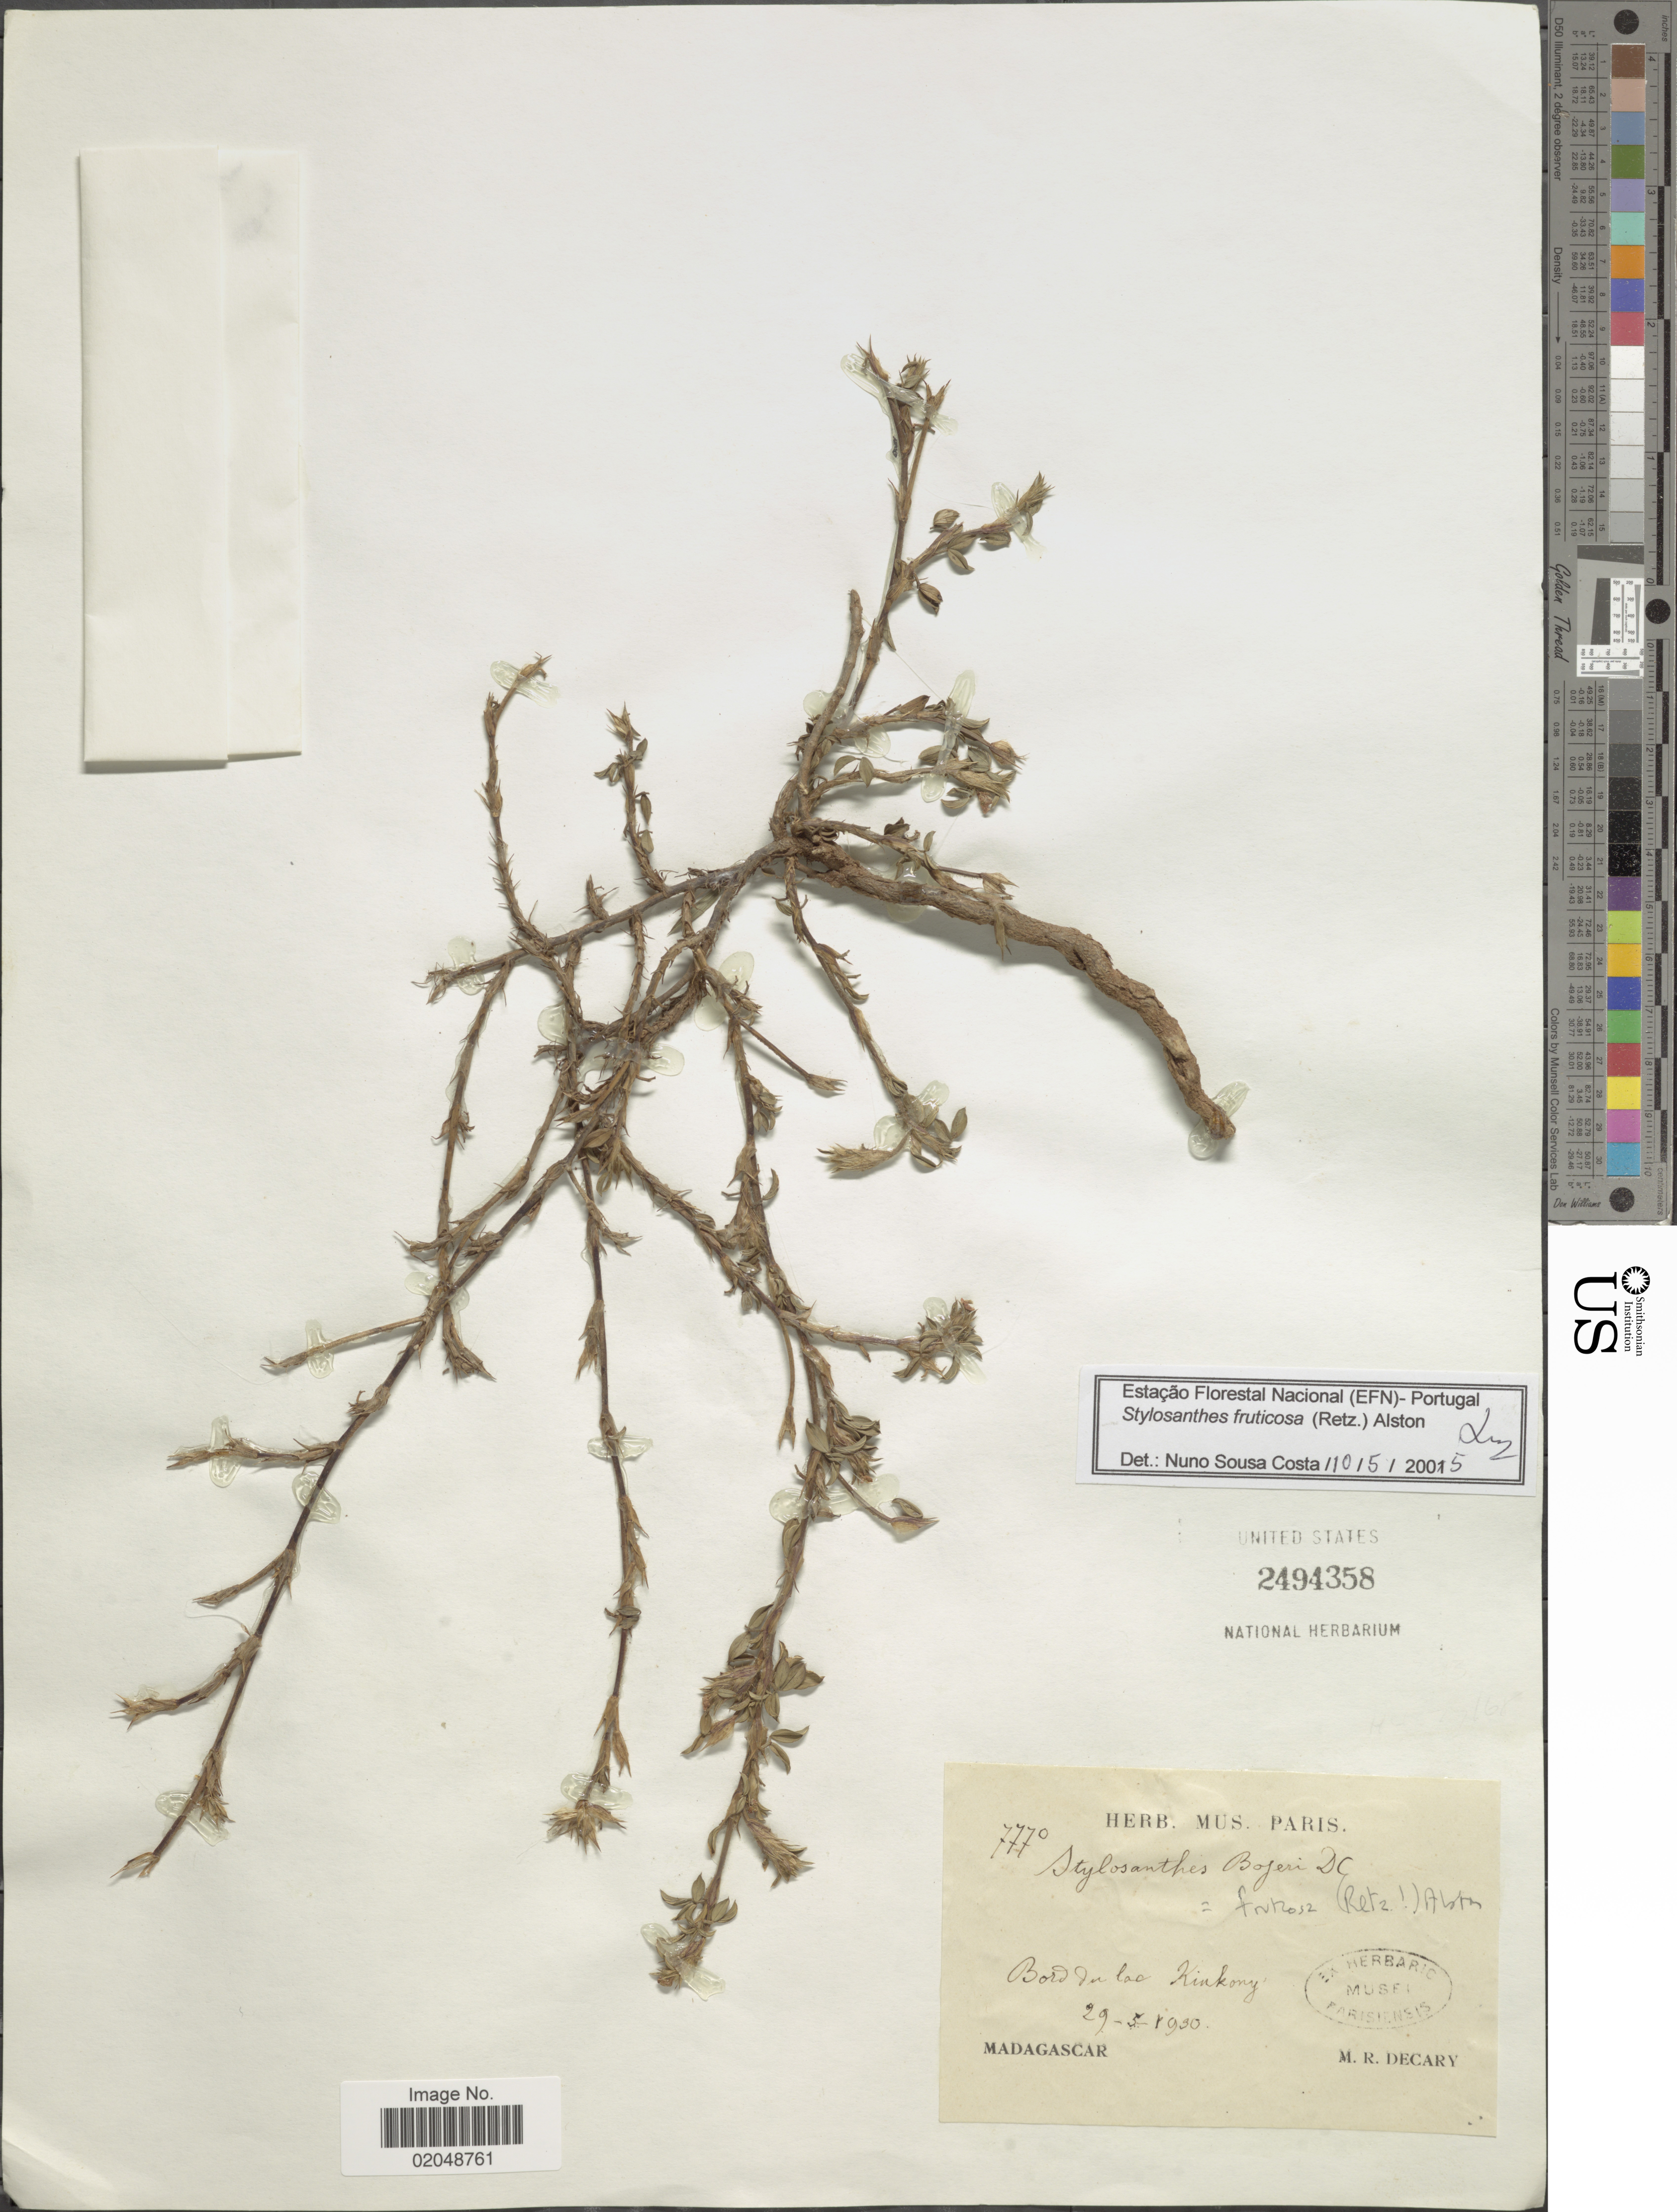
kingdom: Plantae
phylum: Tracheophyta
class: Magnoliopsida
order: Fabales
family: Fabaceae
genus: Stylosanthes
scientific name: Stylosanthes fruticosa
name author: (Retz.) Alston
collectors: R. Decary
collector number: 7770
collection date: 1930-05-29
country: Madagascar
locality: Bord du lac Kinkony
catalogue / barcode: US 2494358